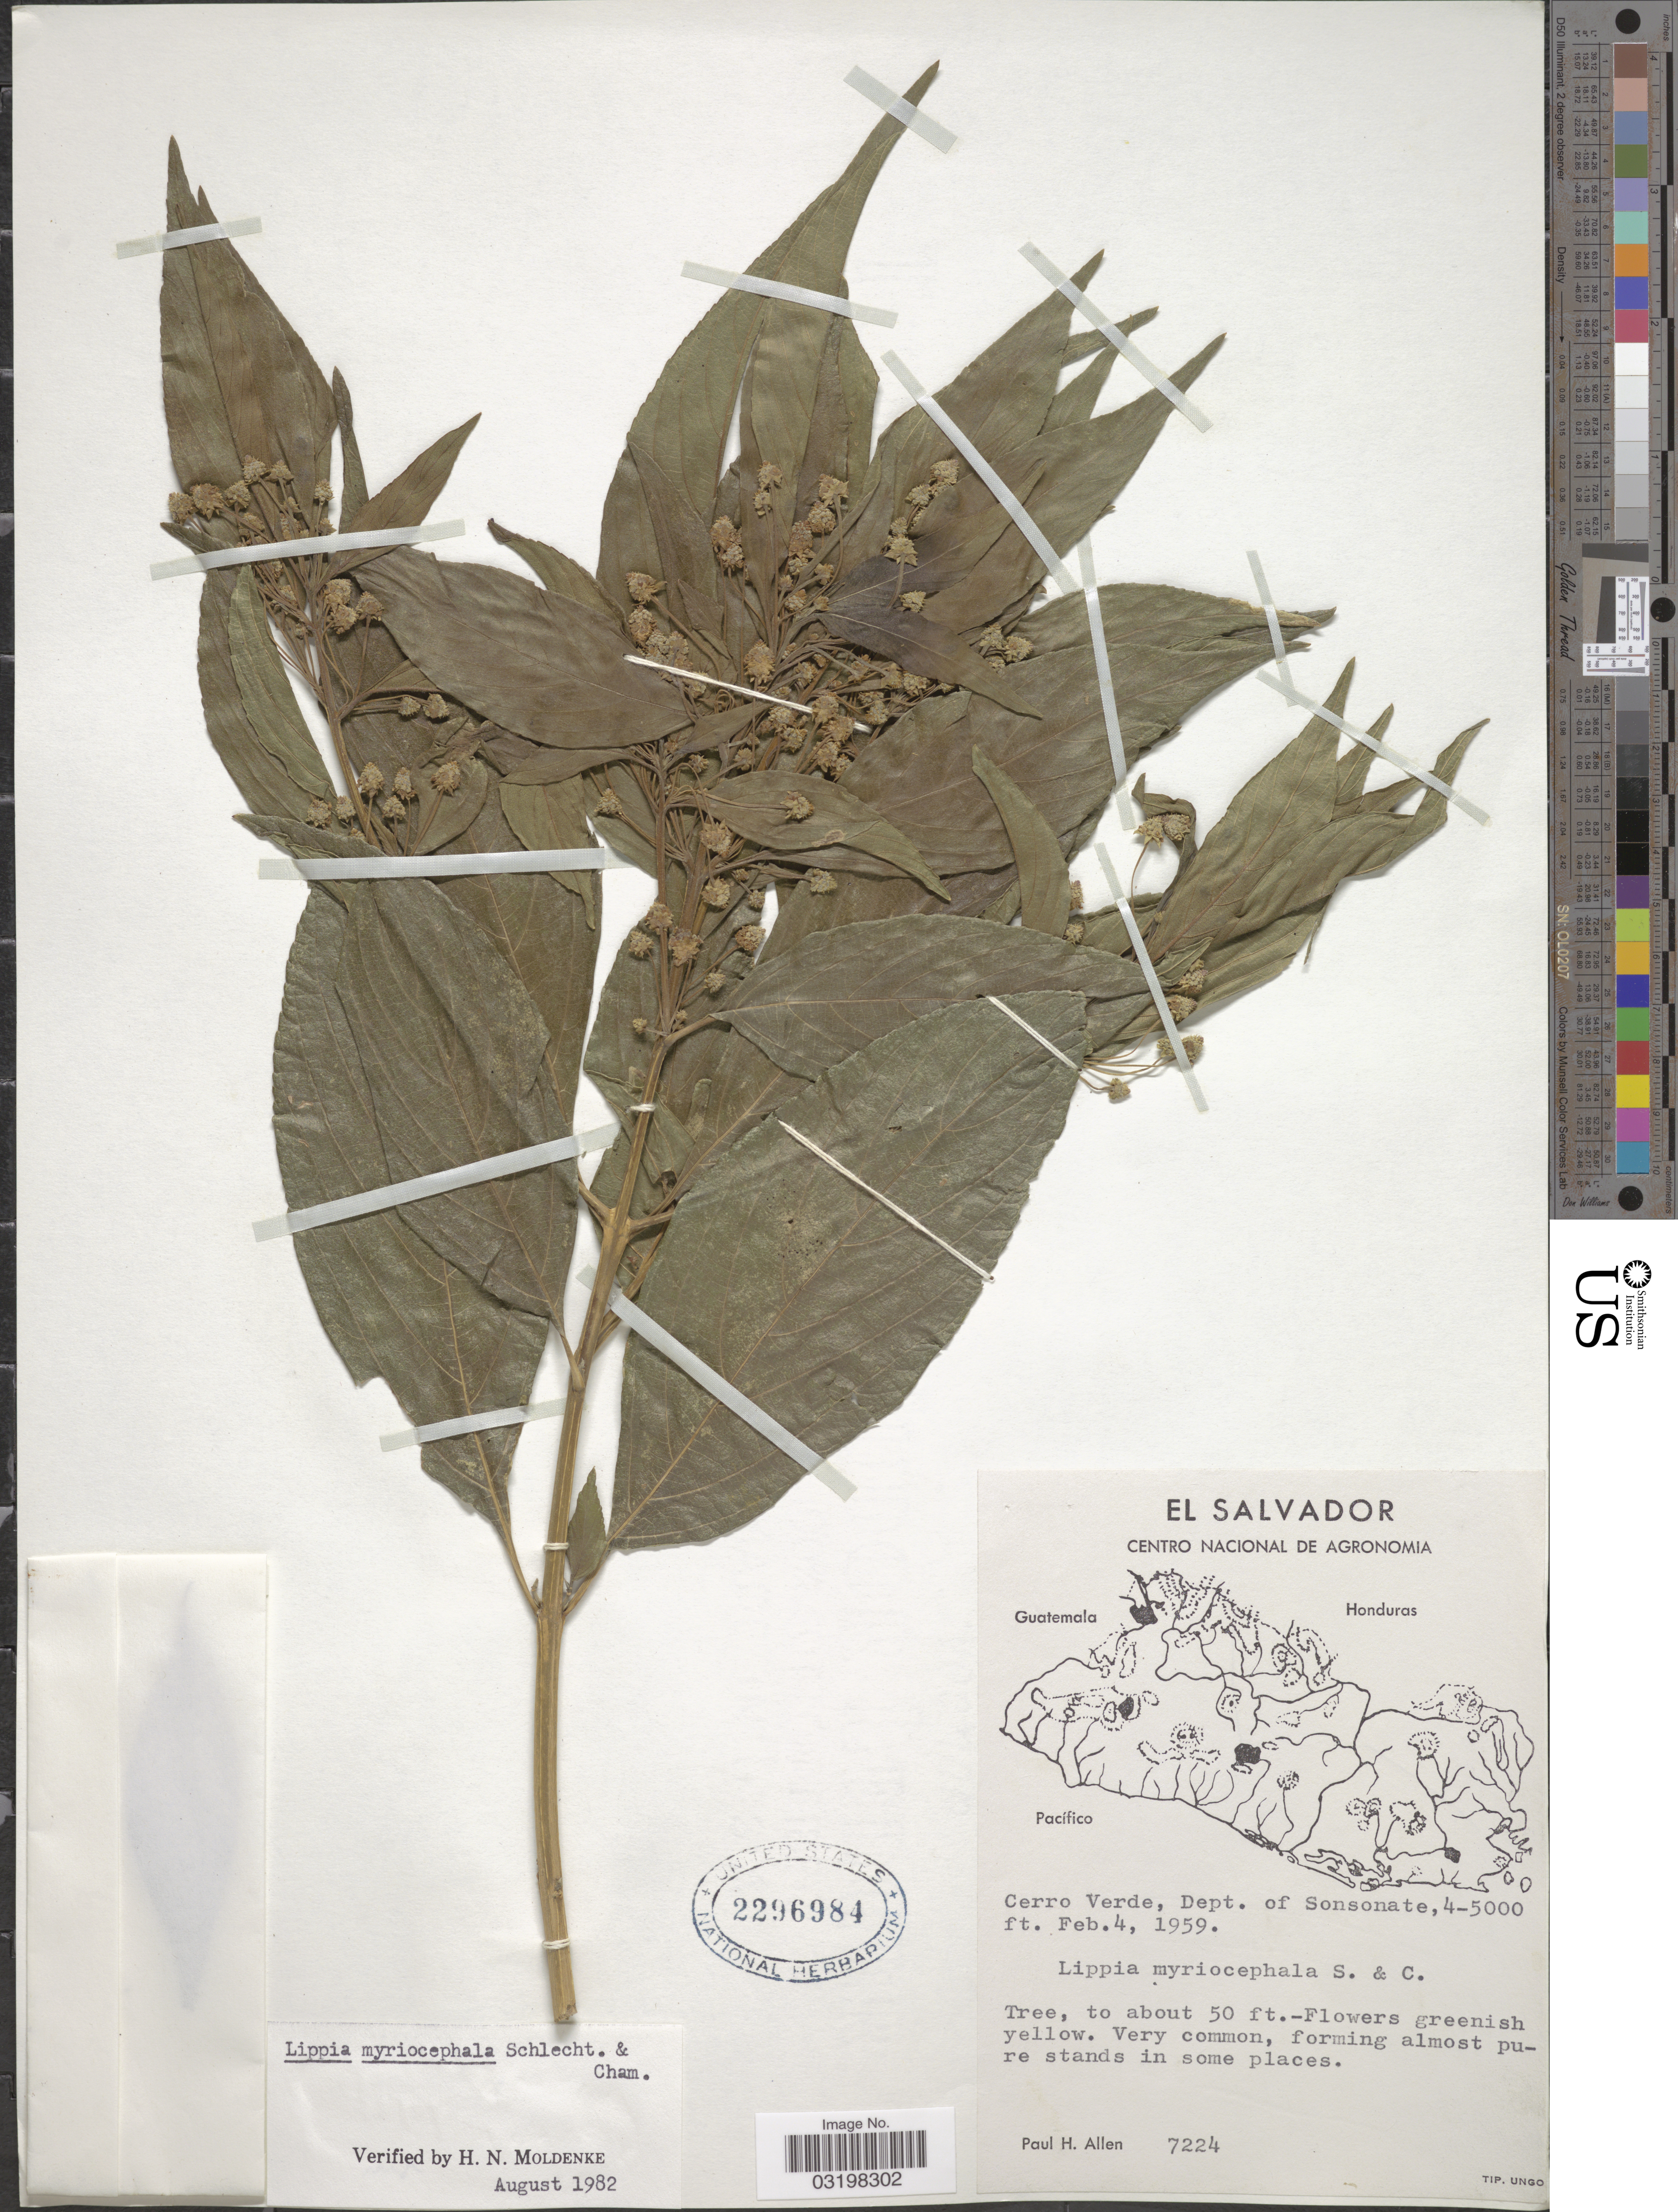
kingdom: Plantae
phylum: Tracheophyta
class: Magnoliopsida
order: Lamiales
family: Verbenaceae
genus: Lippia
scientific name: Lippia myriocephala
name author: Schltdl. & Cham.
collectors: P. H. Allen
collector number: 7224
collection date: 1959-02-04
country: El Salvador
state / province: Sonsonate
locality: Cerro Verde, Dept. of Sonsonate.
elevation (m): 1219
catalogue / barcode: US 2296984